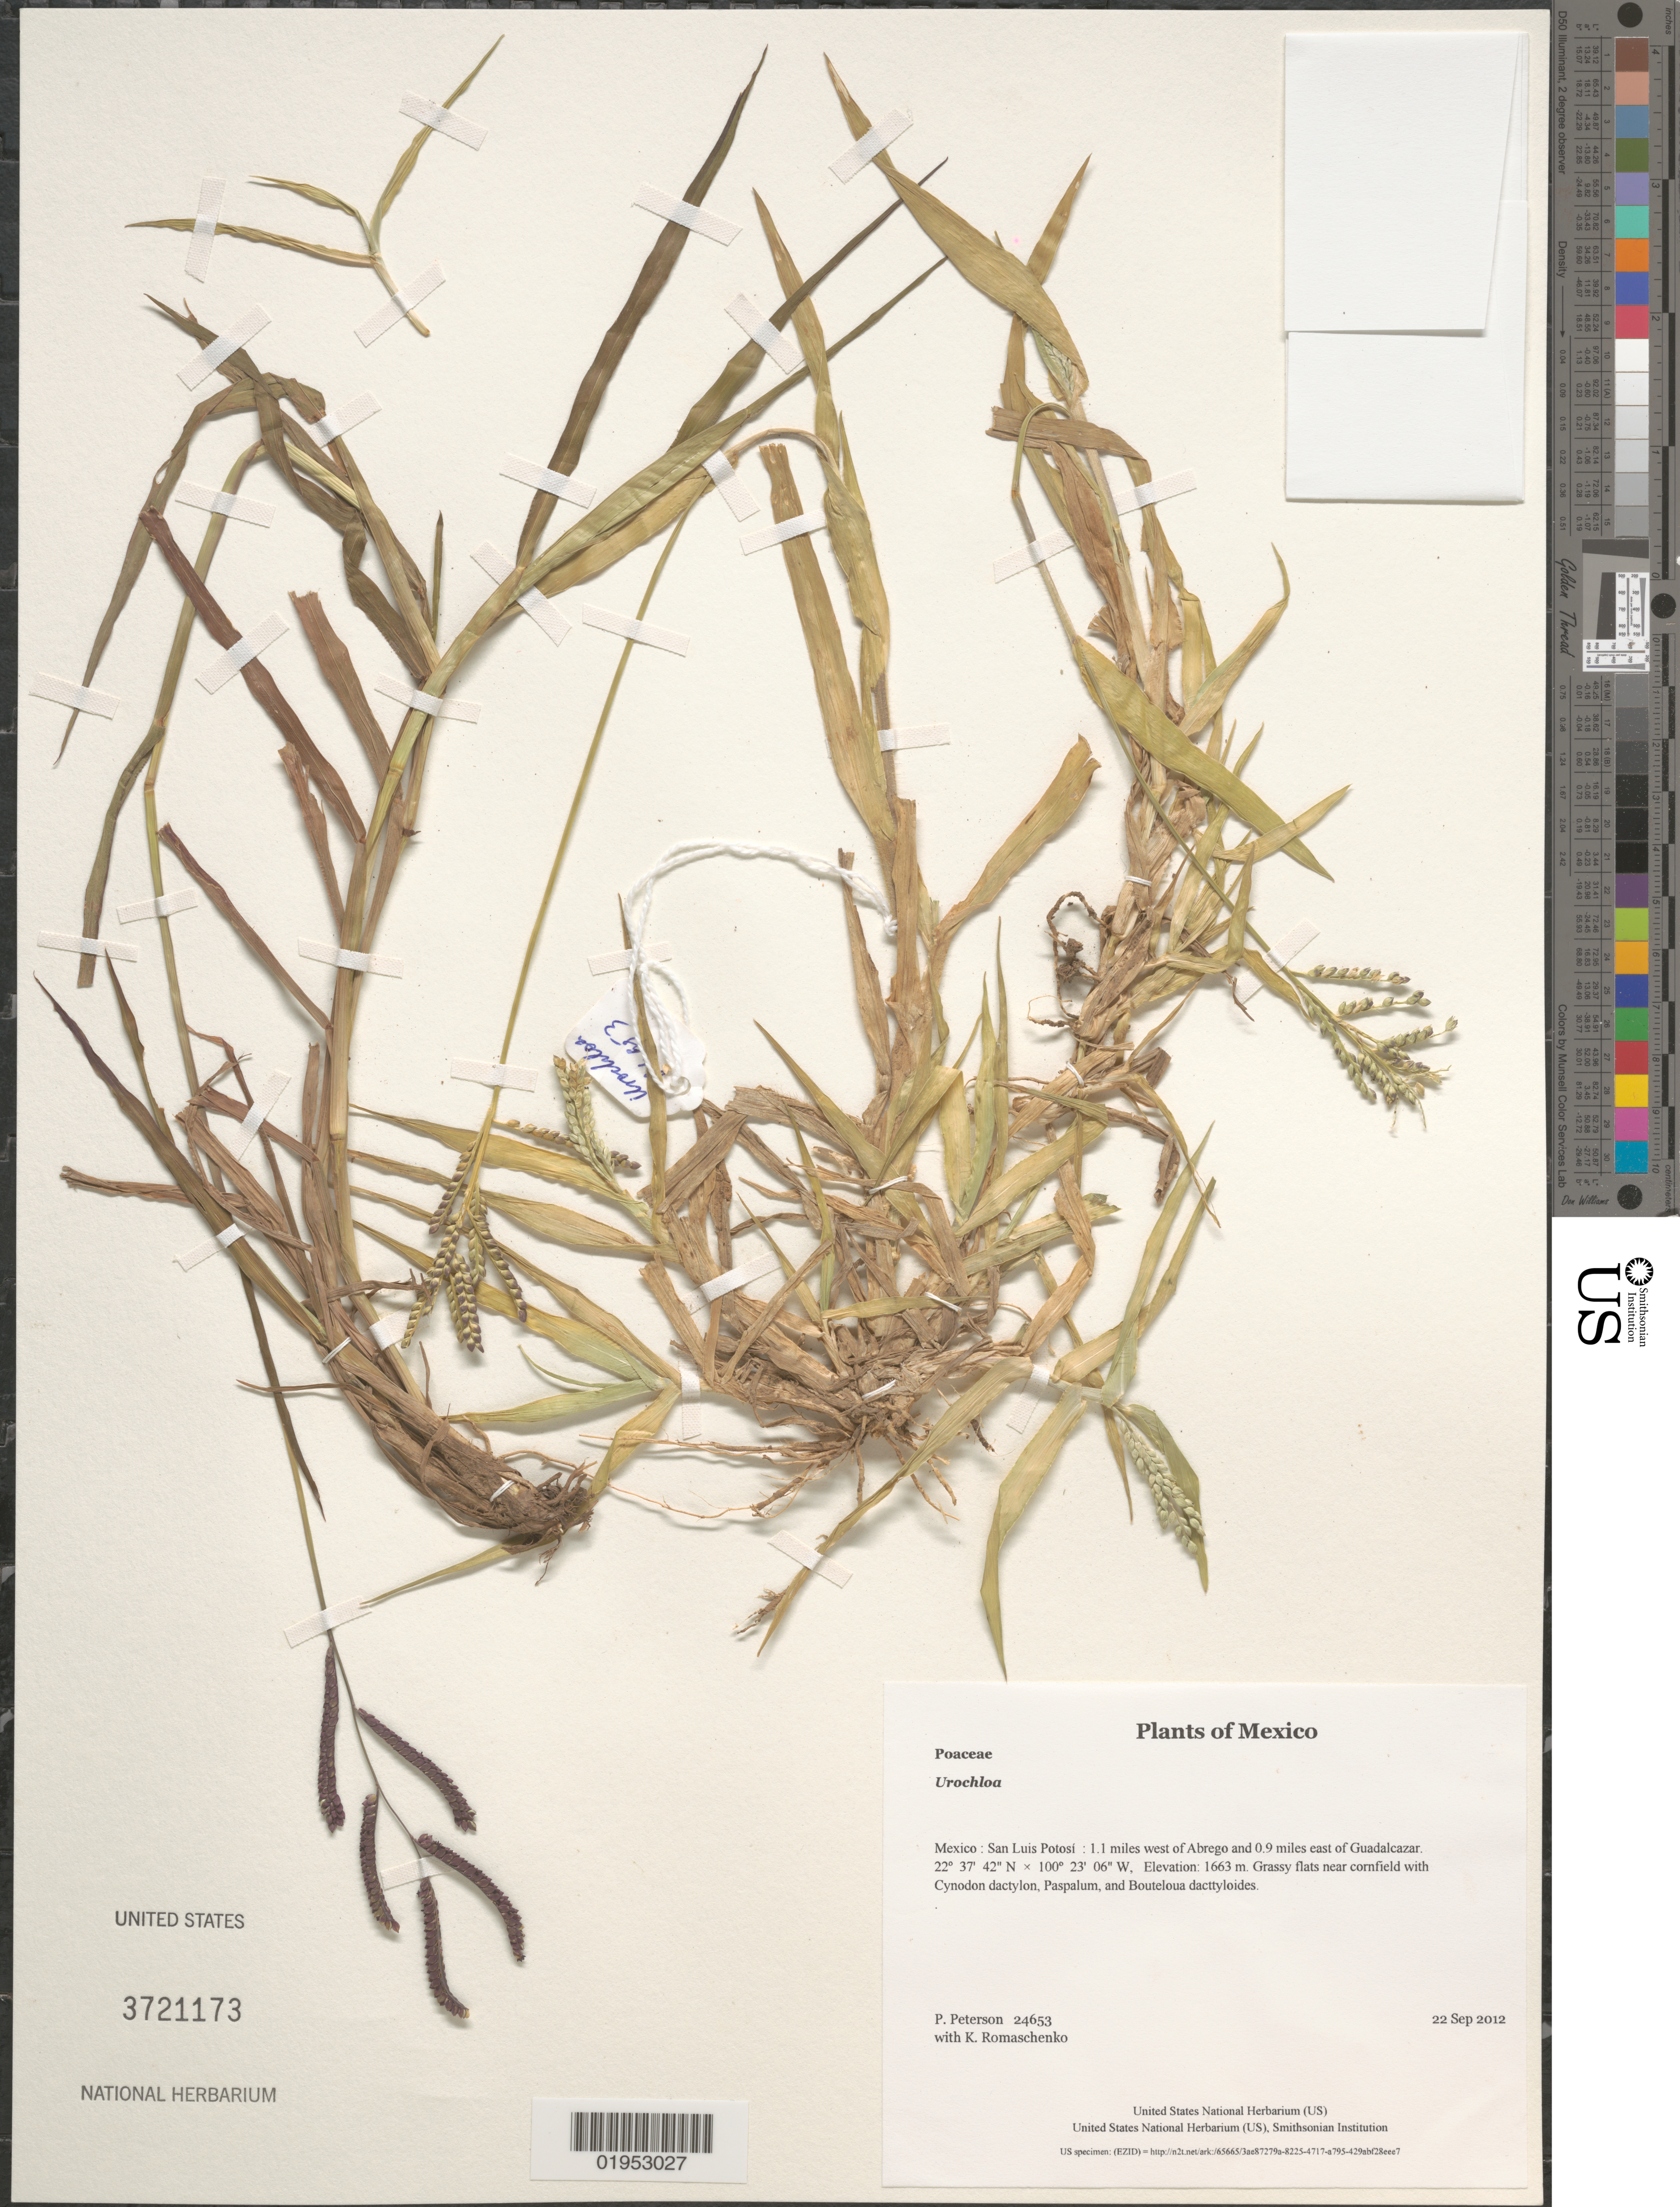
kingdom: Plantae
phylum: Tracheophyta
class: Liliopsida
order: Poales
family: Poaceae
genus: Urochloa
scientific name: Urochloa sp.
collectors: P. M. Peterson & K. Romaschenko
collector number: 24653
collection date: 2012-09-22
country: Mexico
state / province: San Luis Potosí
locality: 1.1 miles west of Abrego and 0.9 miles east of Guadalcazar.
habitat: Grassy flats near cornfield with Cynodon dactylon, Paspalum, and Bouteloua dacttyloides.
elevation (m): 1663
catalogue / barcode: US 3721173